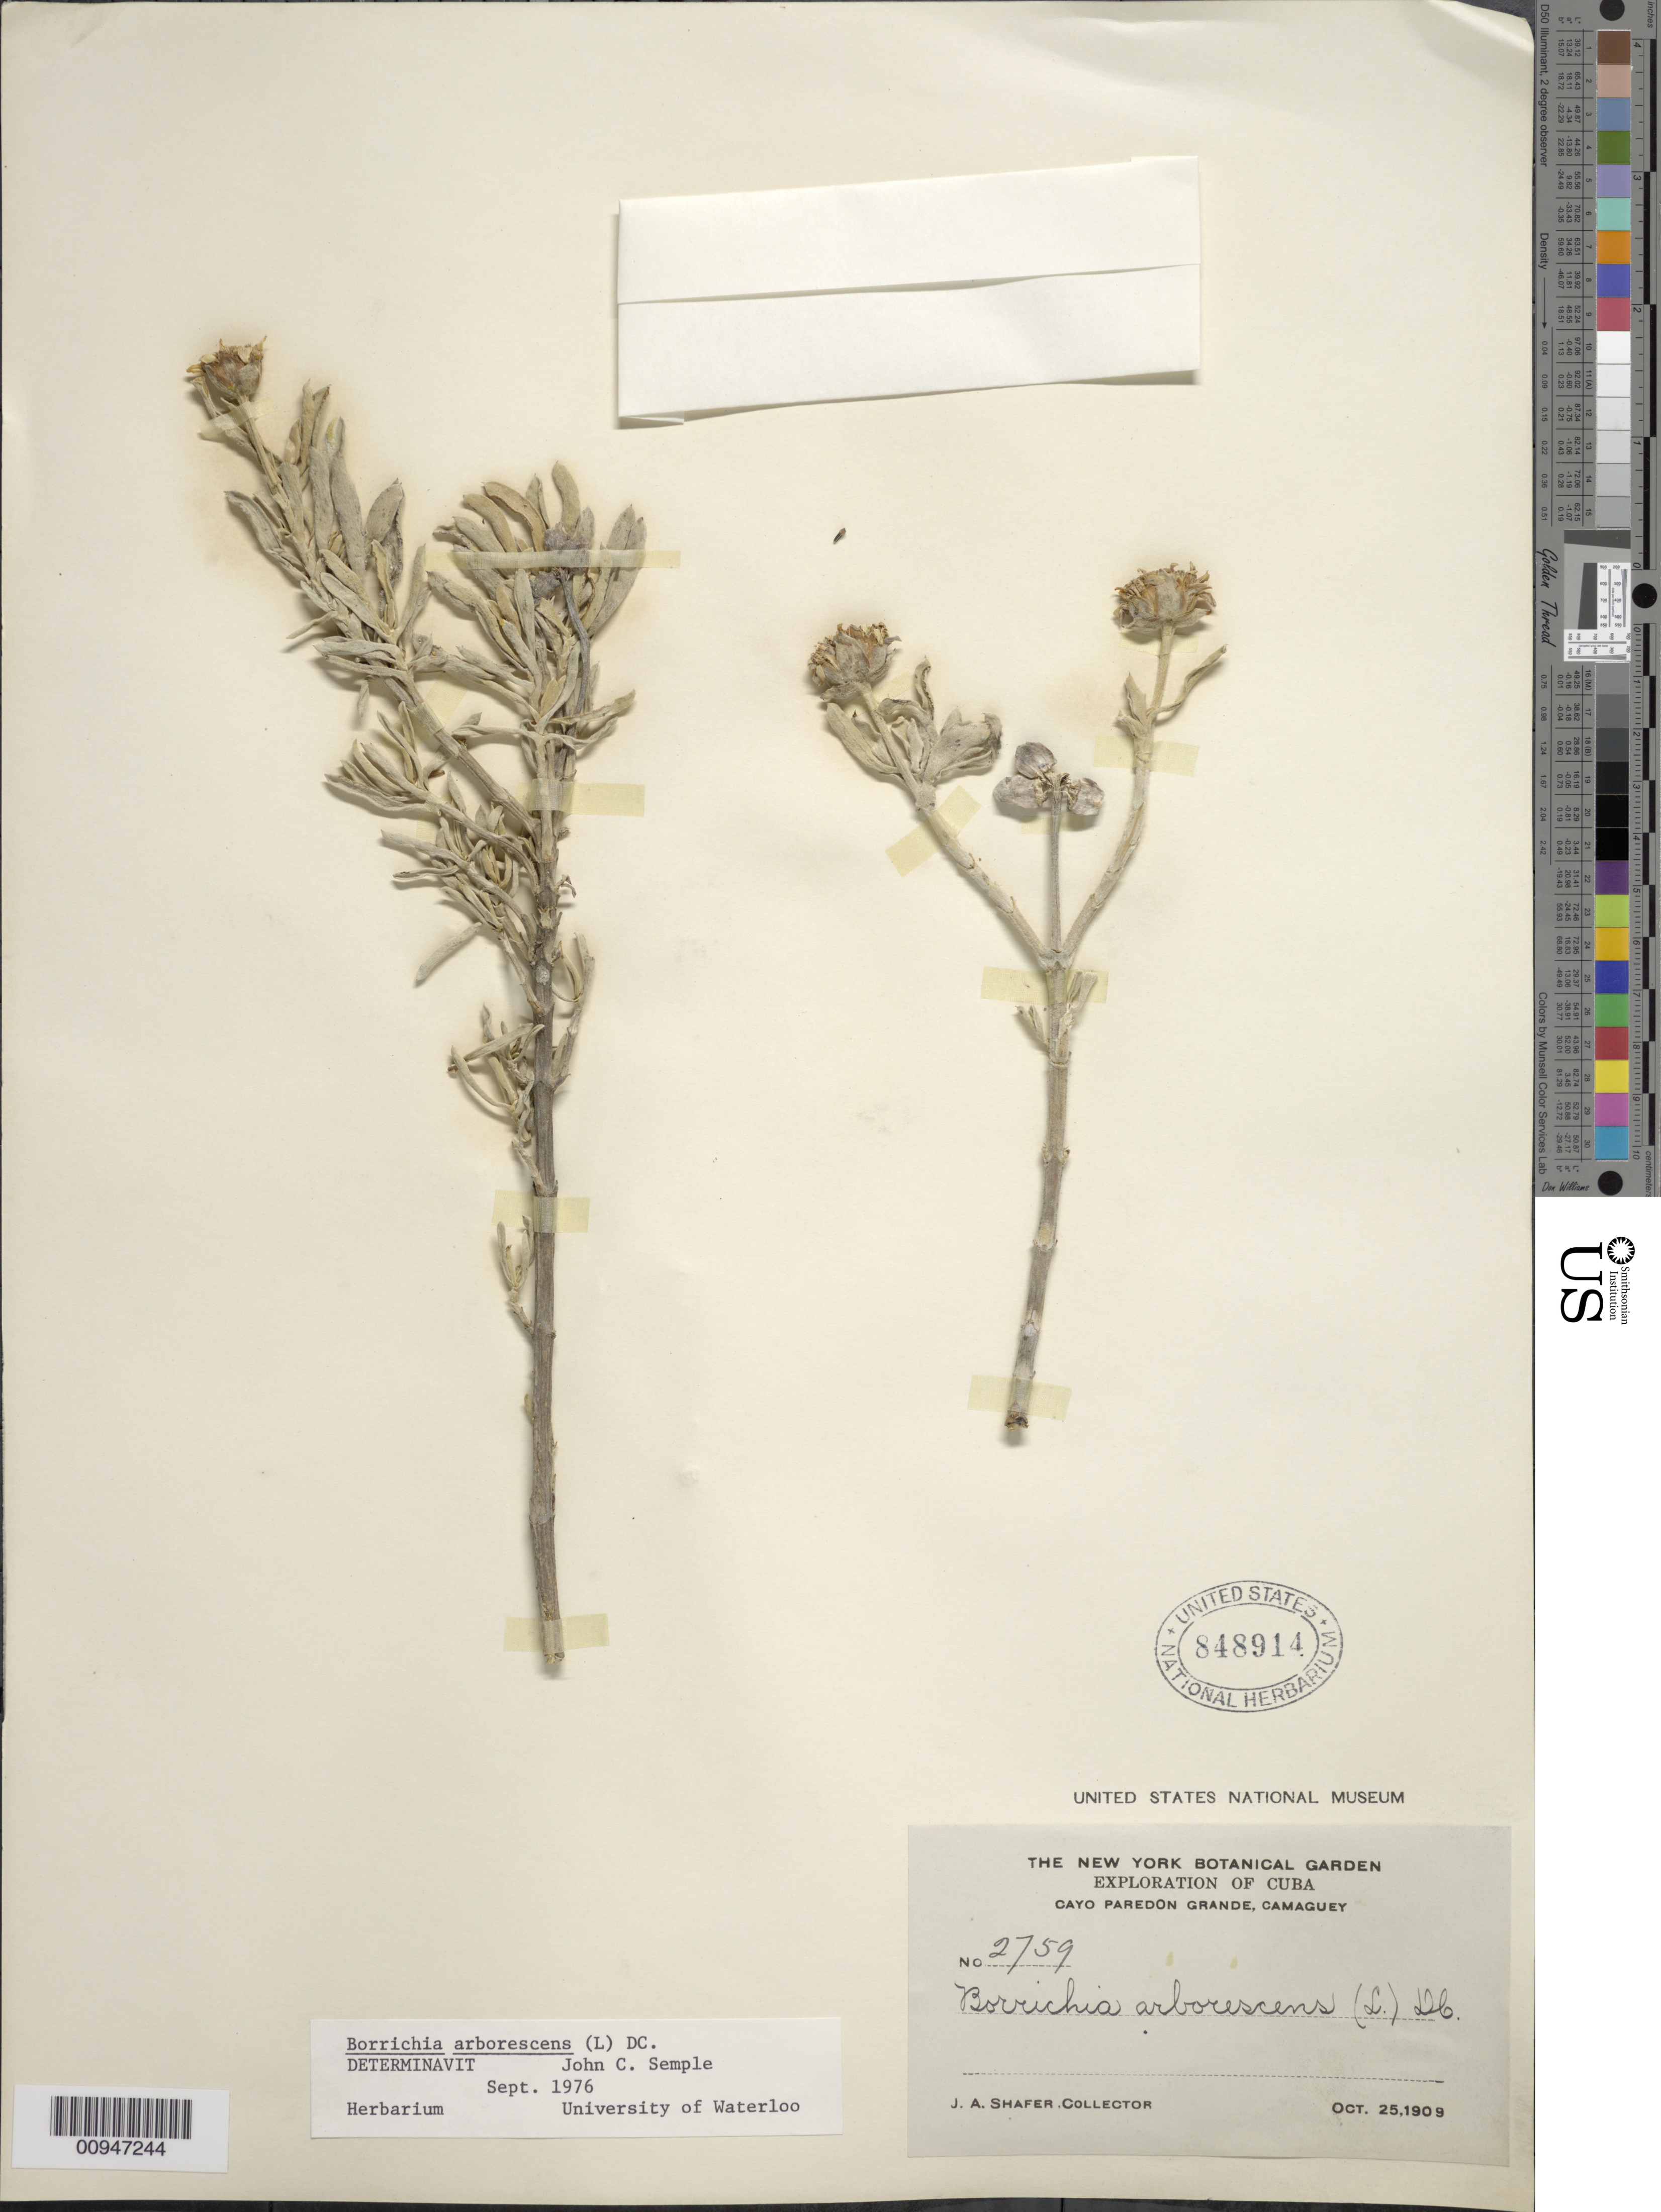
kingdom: Plantae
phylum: Tracheophyta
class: Magnoliopsida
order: Asterales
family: Asteraceae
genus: Borrichia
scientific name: Borrichia arborescens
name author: (L.) DC.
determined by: Semple, J. C.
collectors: J. A. Shafer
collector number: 2759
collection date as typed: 25 Oct 1909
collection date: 1909-10-25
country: Cuba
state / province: Camagüey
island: Cuba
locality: Cayo Paredon Grande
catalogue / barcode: US 848914